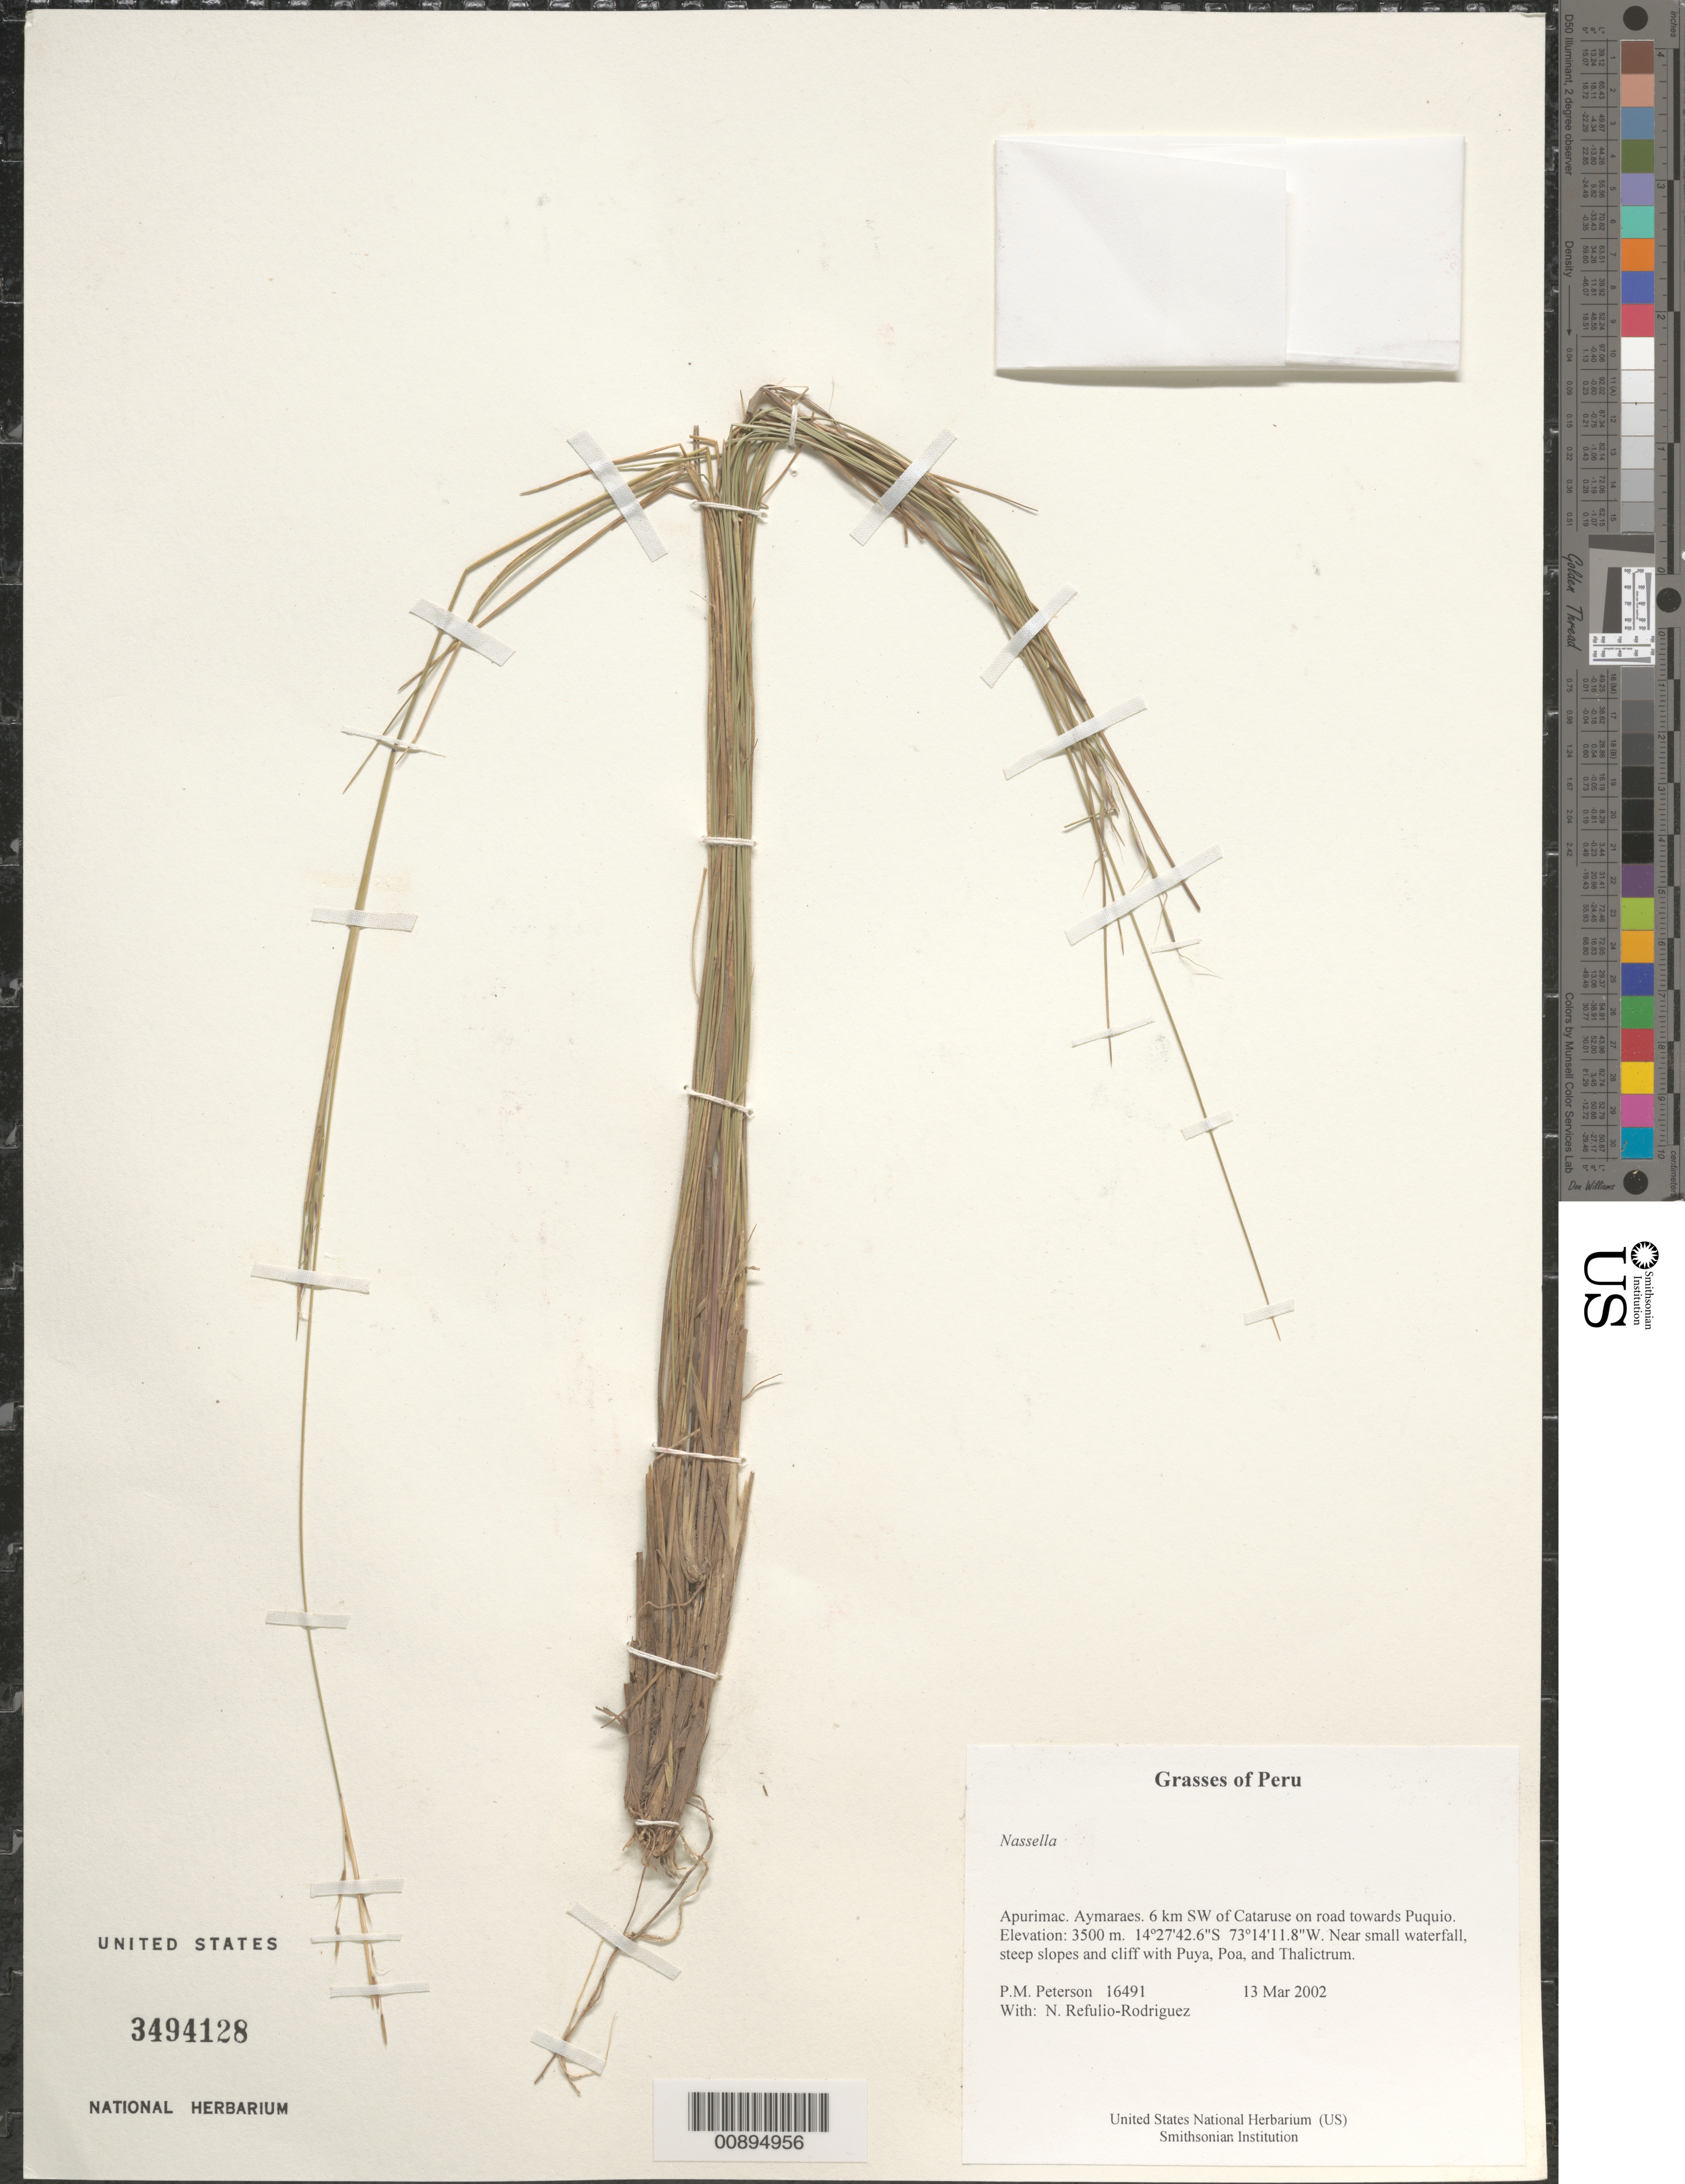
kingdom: Plantae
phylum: Tracheophyta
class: Liliopsida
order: Poales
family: Poaceae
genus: Nassella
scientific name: Nassella sp.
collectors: P. M. Peterson & N. Refulio-Rodríguez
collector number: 16491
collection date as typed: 13 Mar 2002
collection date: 2002-03-13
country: Peru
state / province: Apurímac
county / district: Aymaraes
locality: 6 km SW of Cataruse on road towards Puquio.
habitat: Near small waterfall, steep slopes and cliff with ~Puya, Poa, and Thalictrum~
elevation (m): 3500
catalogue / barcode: US 3494128